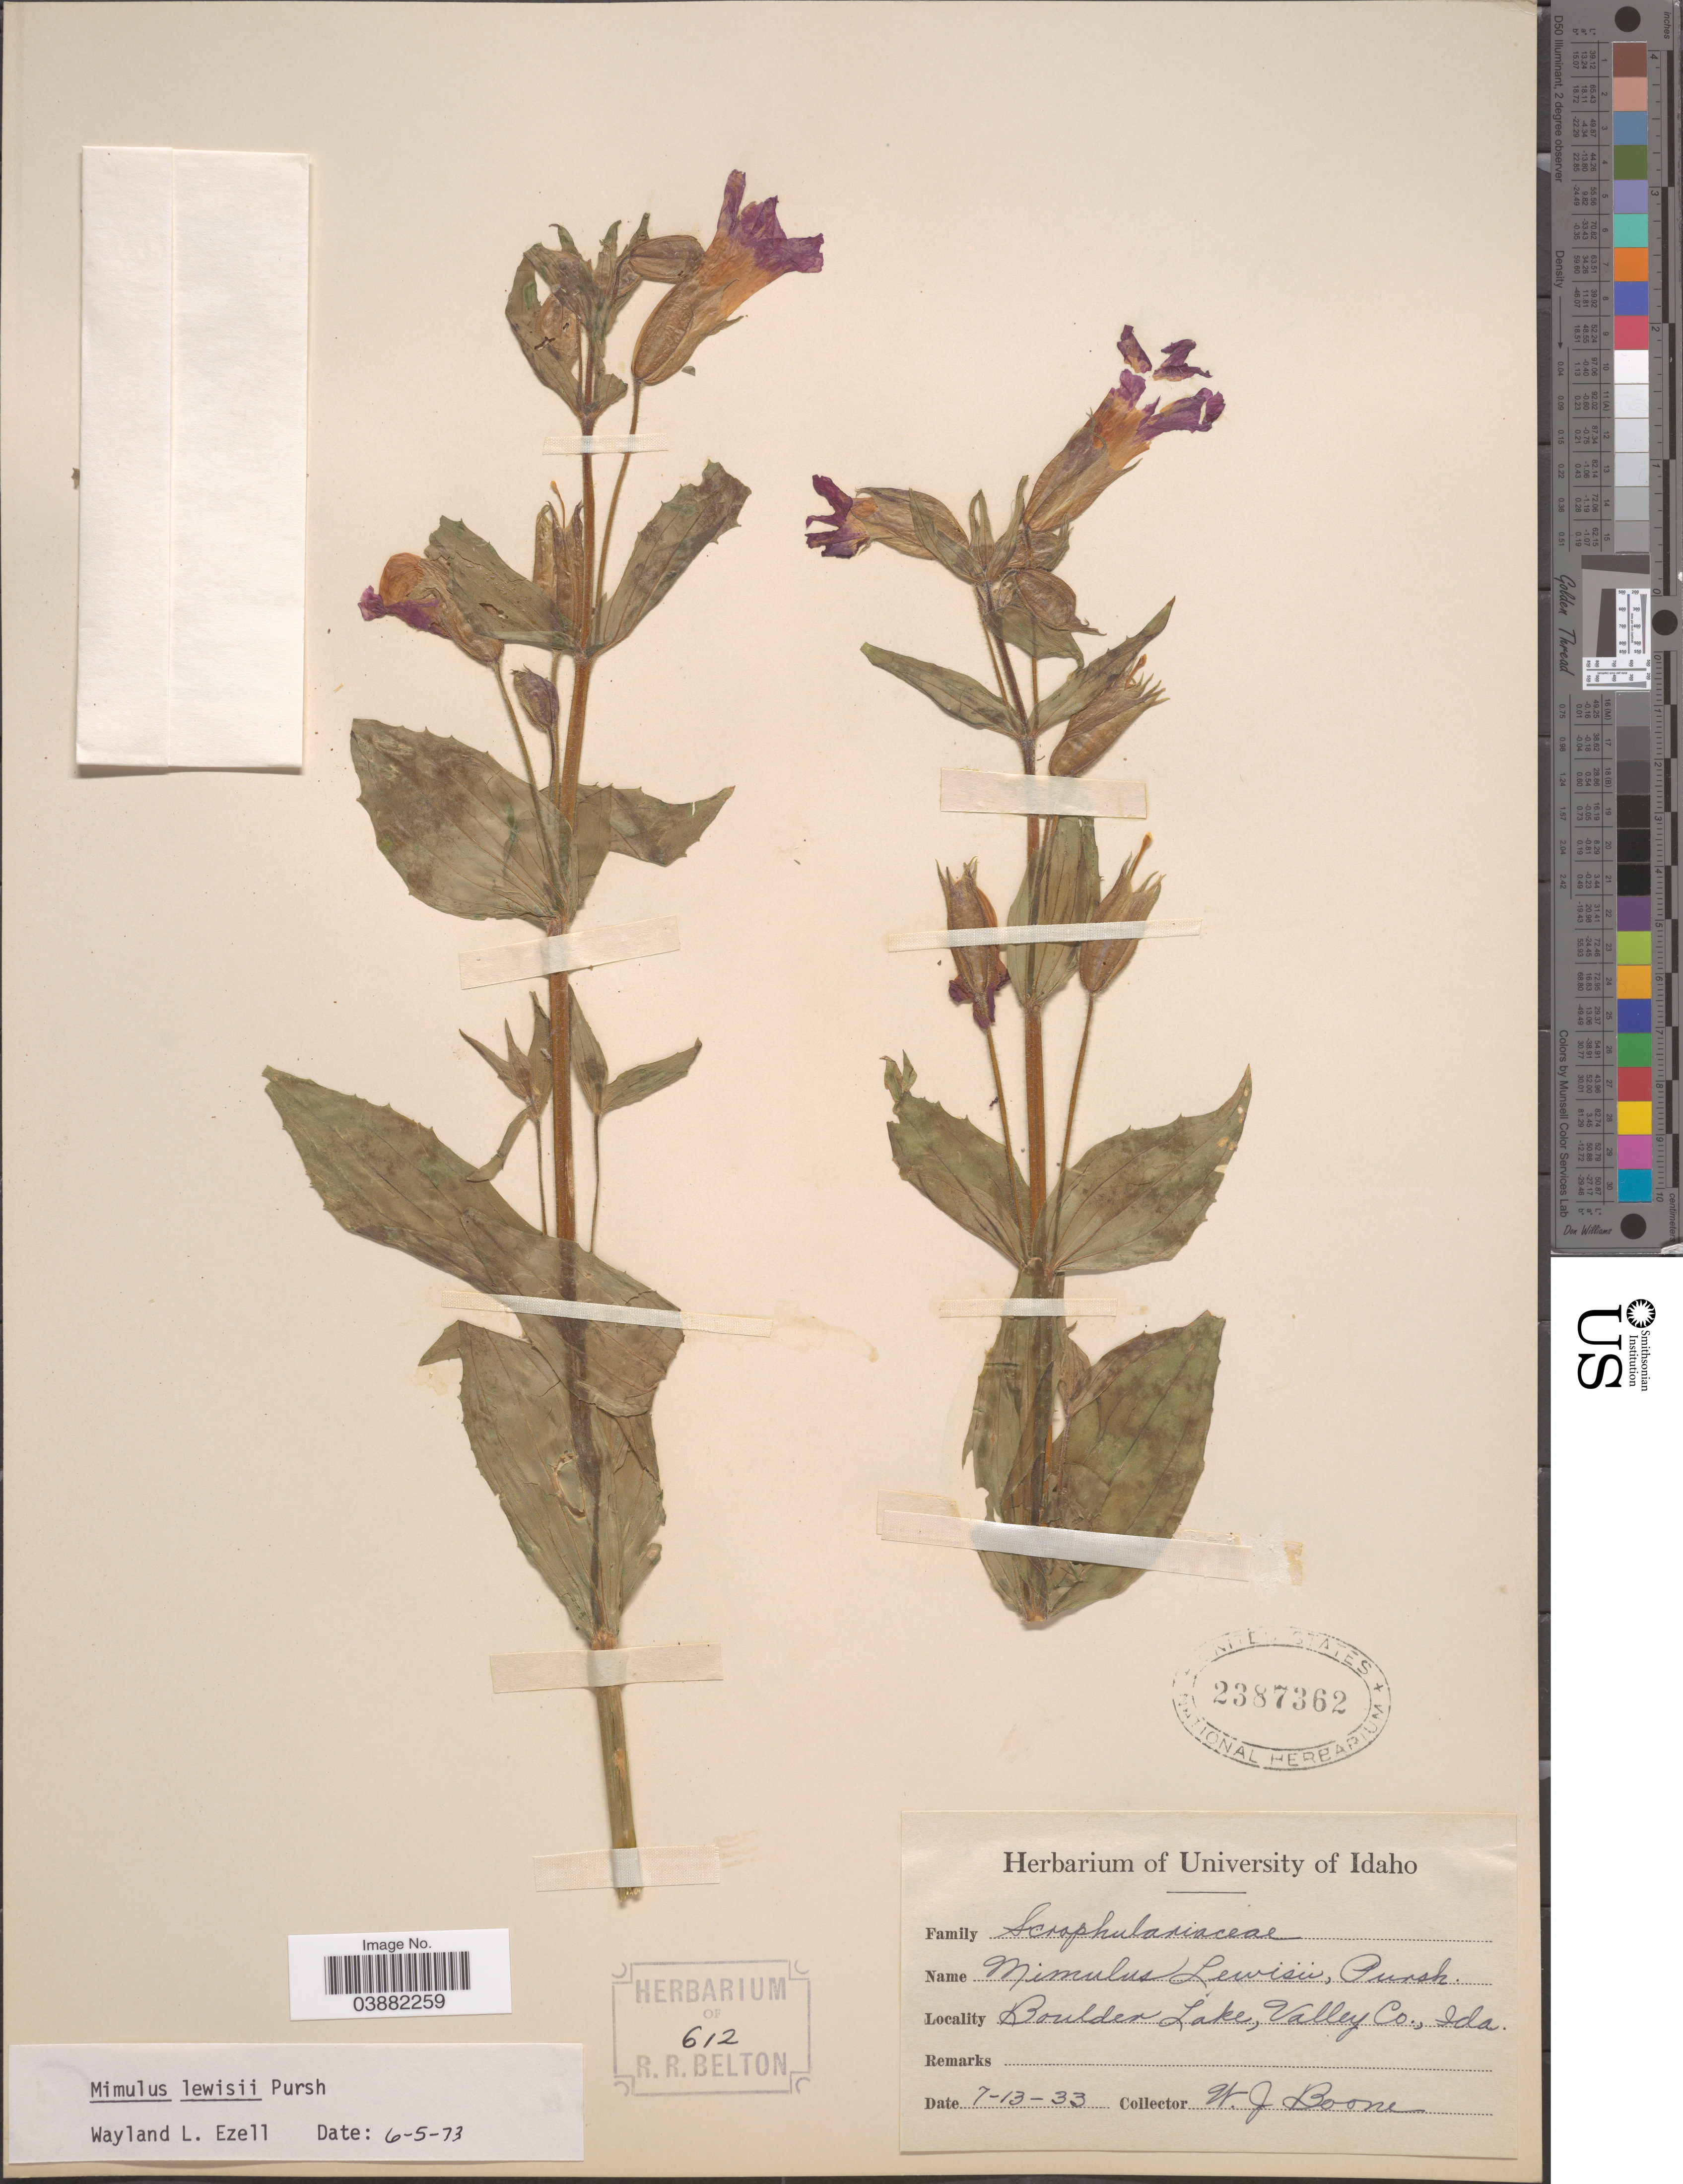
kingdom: Plantae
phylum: Tracheophyta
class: Magnoliopsida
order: Lamiales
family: Phrymaceae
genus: Mimulus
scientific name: Mimulus lewisii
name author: Pursh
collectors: W. Boone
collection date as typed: Transcribed d/m/y: 13/7/33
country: United States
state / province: Idaho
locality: Boulder Lake, Valley Co.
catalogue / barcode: US 2387362